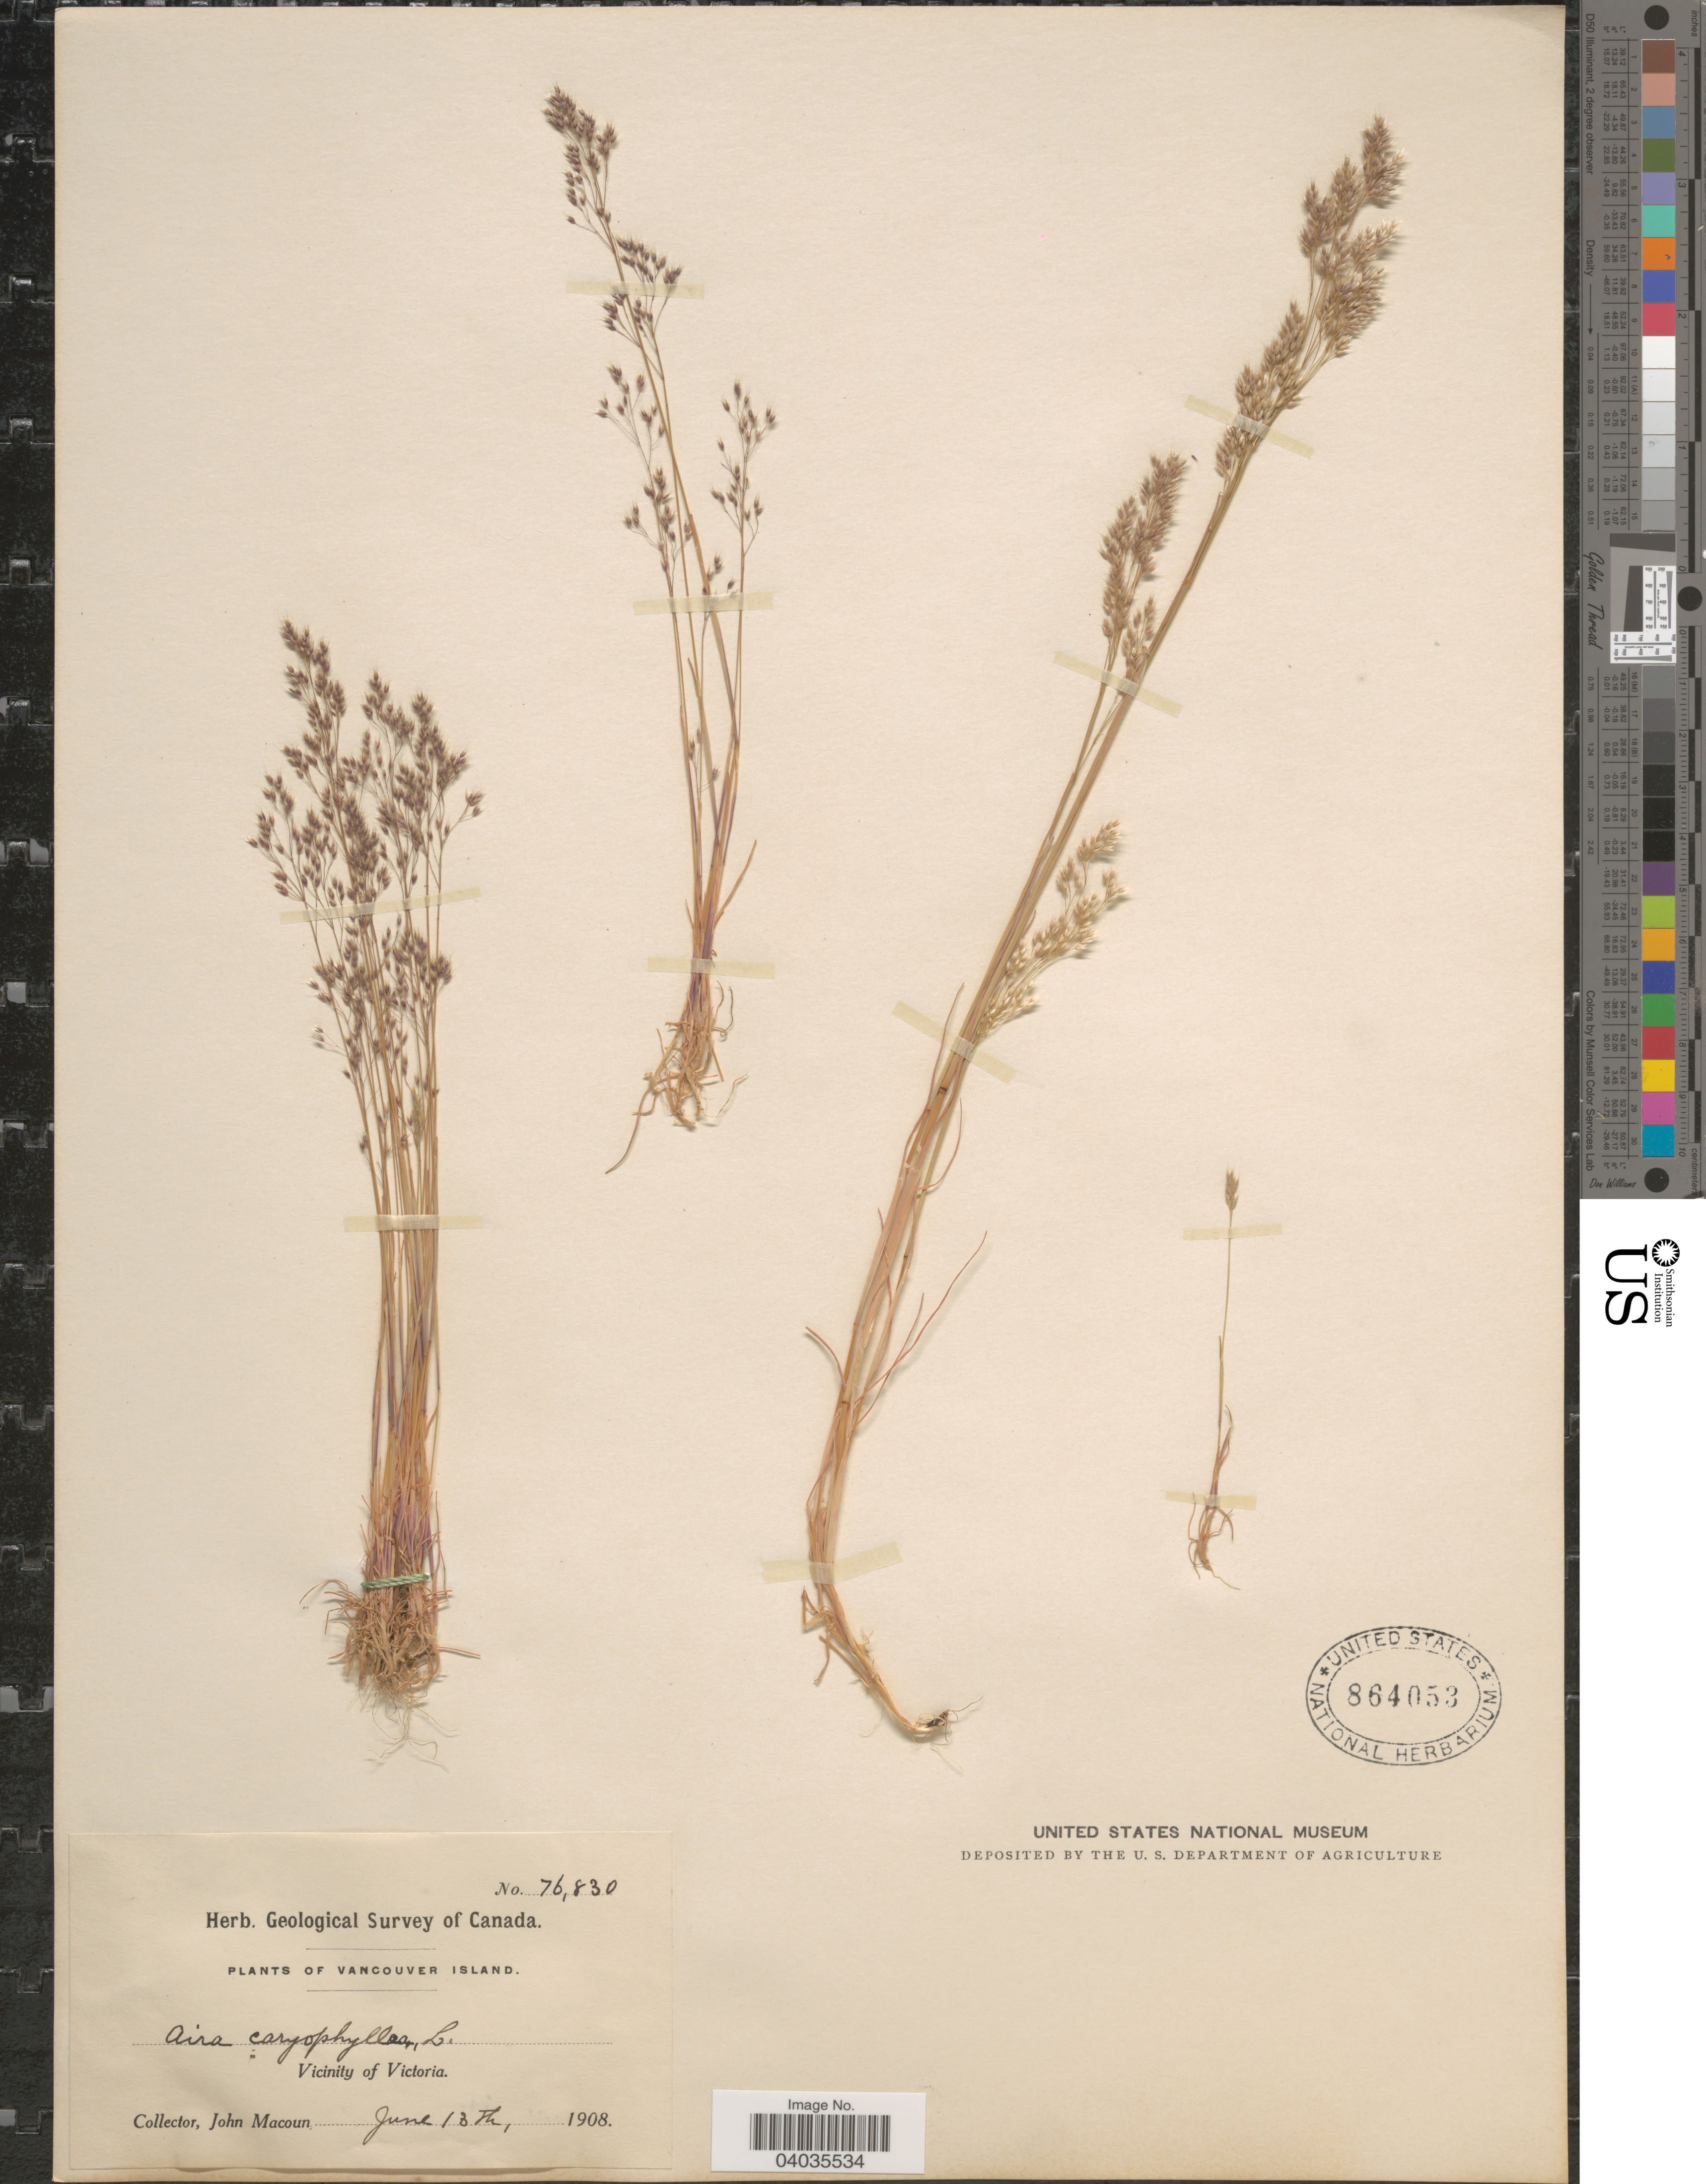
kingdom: Plantae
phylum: Tracheophyta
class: Liliopsida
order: Poales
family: Poaceae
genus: Aira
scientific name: Aira caryophyllea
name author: L.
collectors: J. Macoun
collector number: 76830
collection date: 1908-06-13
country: Canada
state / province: British Columbia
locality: Vancouver Island. Vicinity of Victoria.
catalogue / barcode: US 864053